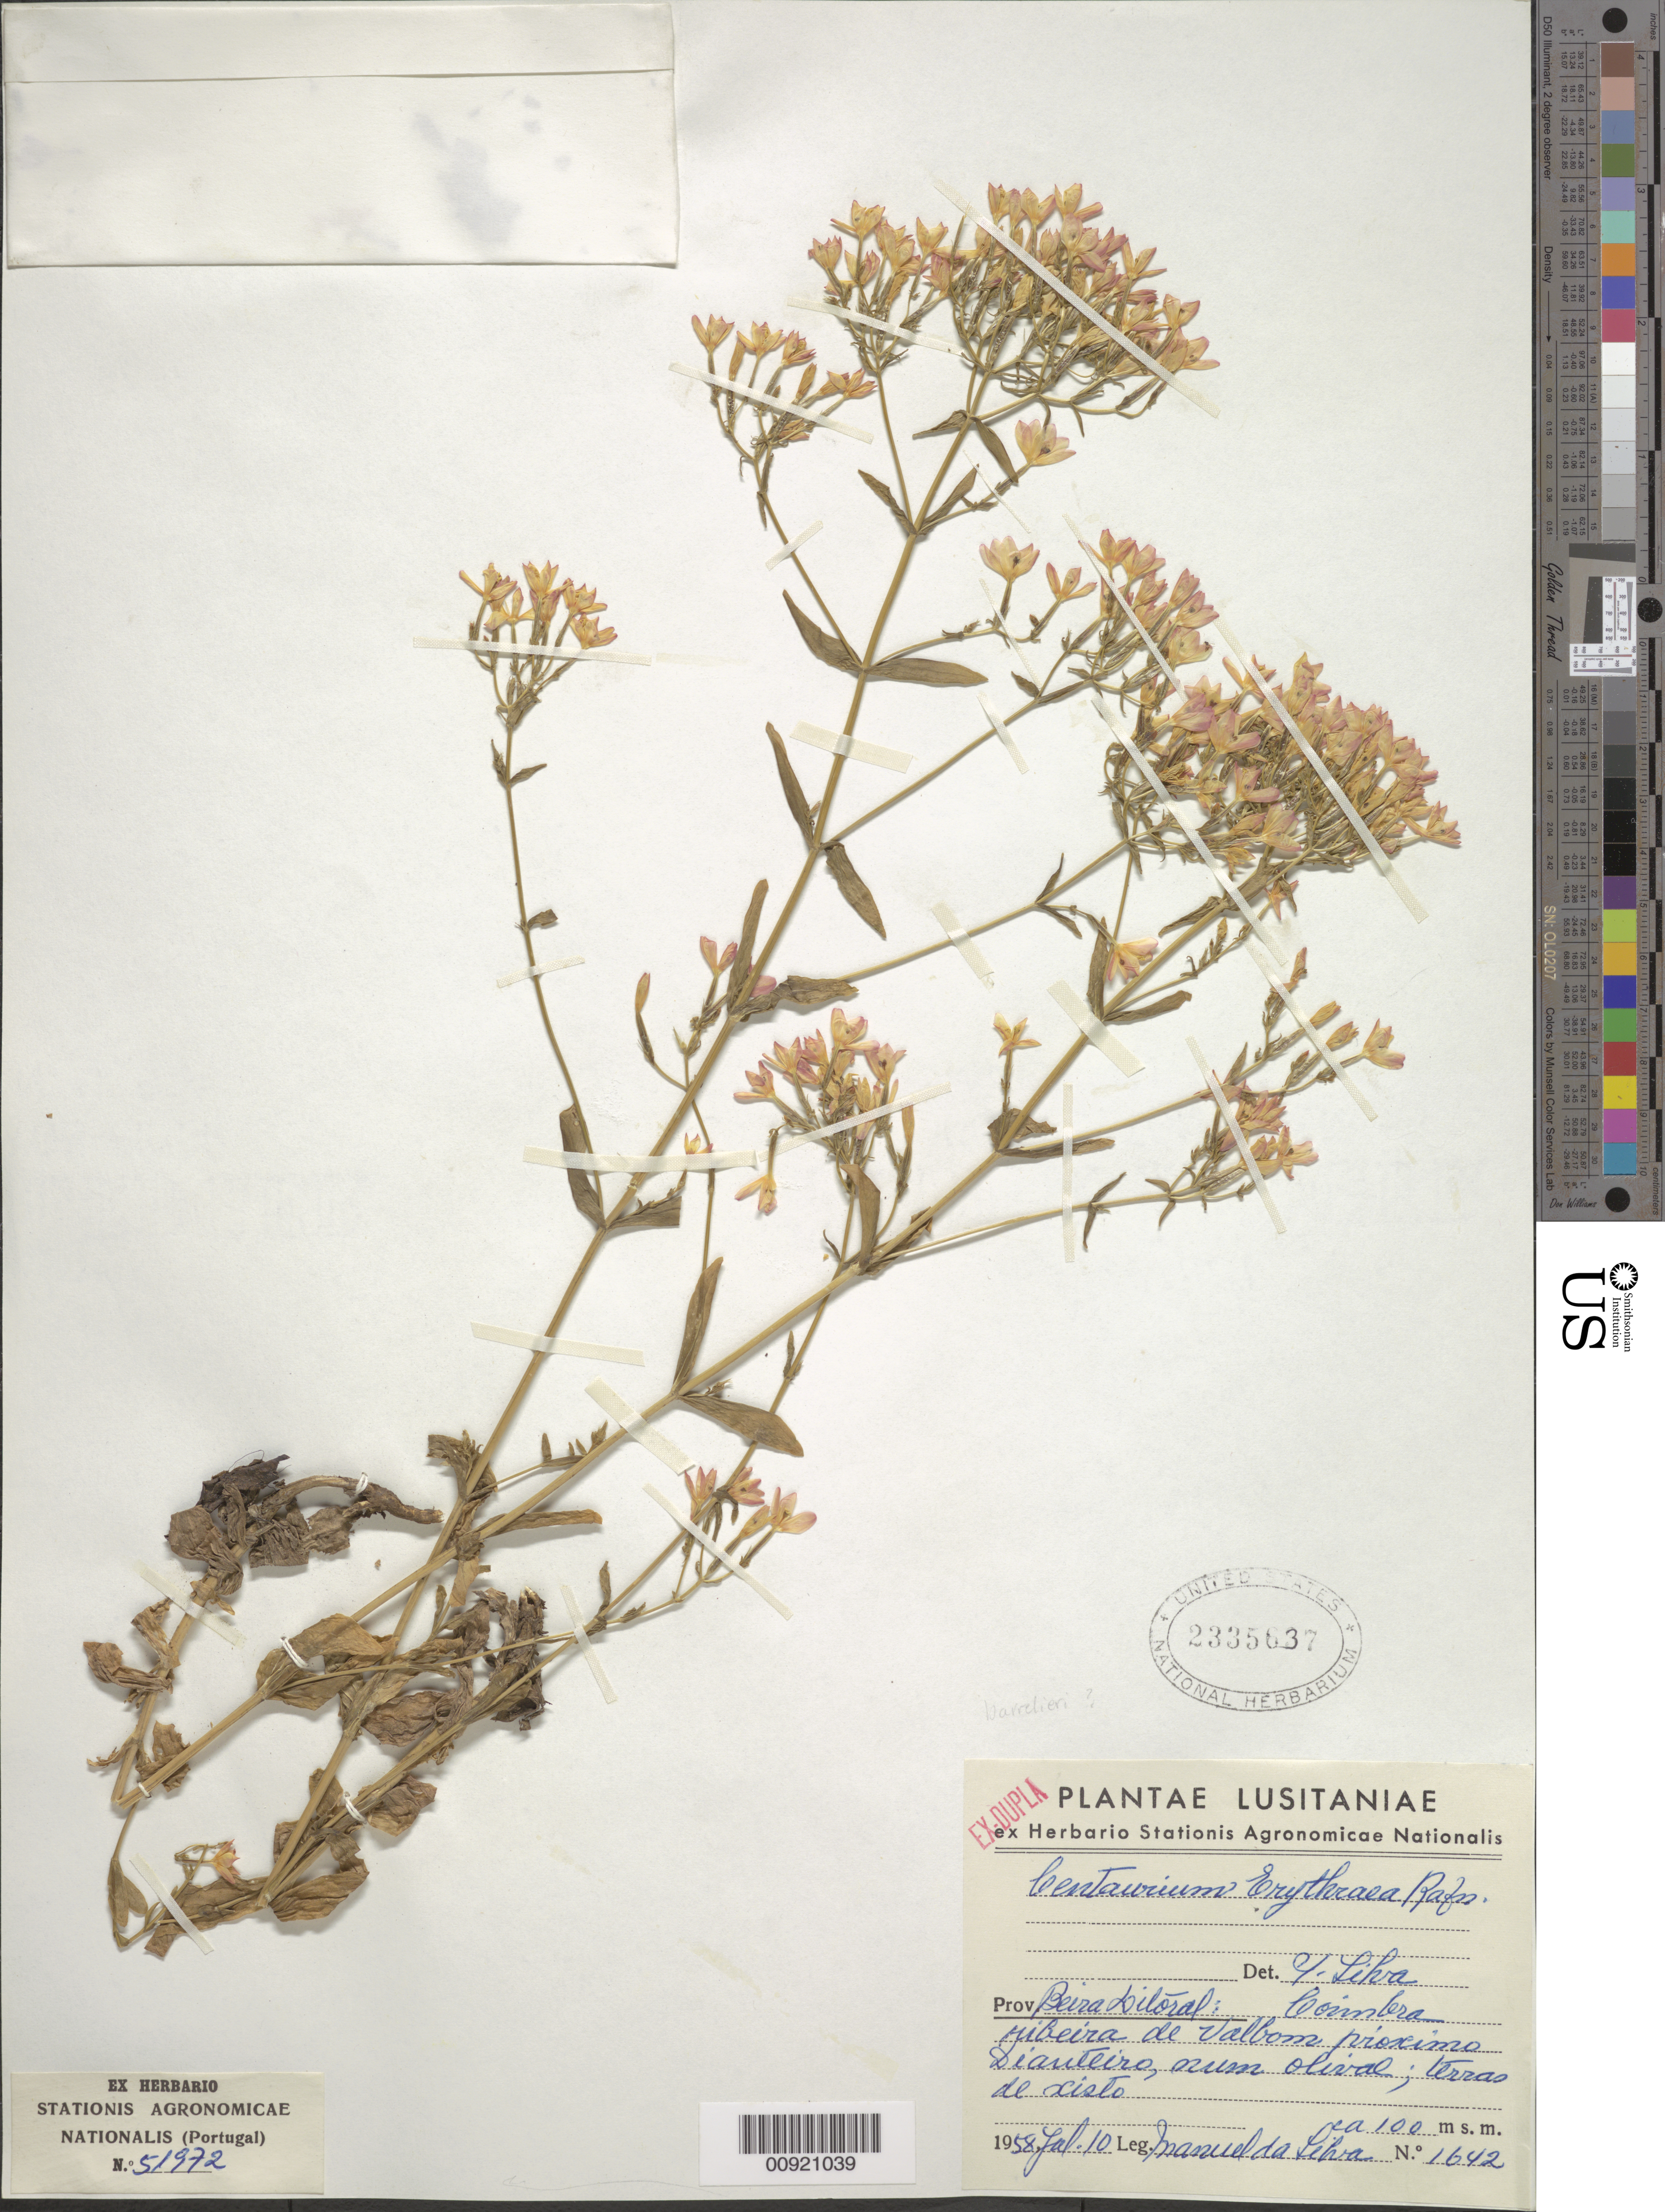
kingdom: Plantae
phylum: Tracheophyta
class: Magnoliopsida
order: Gentianales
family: Gentianaceae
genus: Erythraea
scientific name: Erythraea centaurium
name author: (L.) Borkh.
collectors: M. Silva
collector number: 1642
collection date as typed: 10 Jul 1958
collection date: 1958-07-10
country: Portugal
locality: Beira Litoral. Coimbra ribeira de Valbom proximo biauteiro, num olival, terras de xisto.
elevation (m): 100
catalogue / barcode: US 2335637